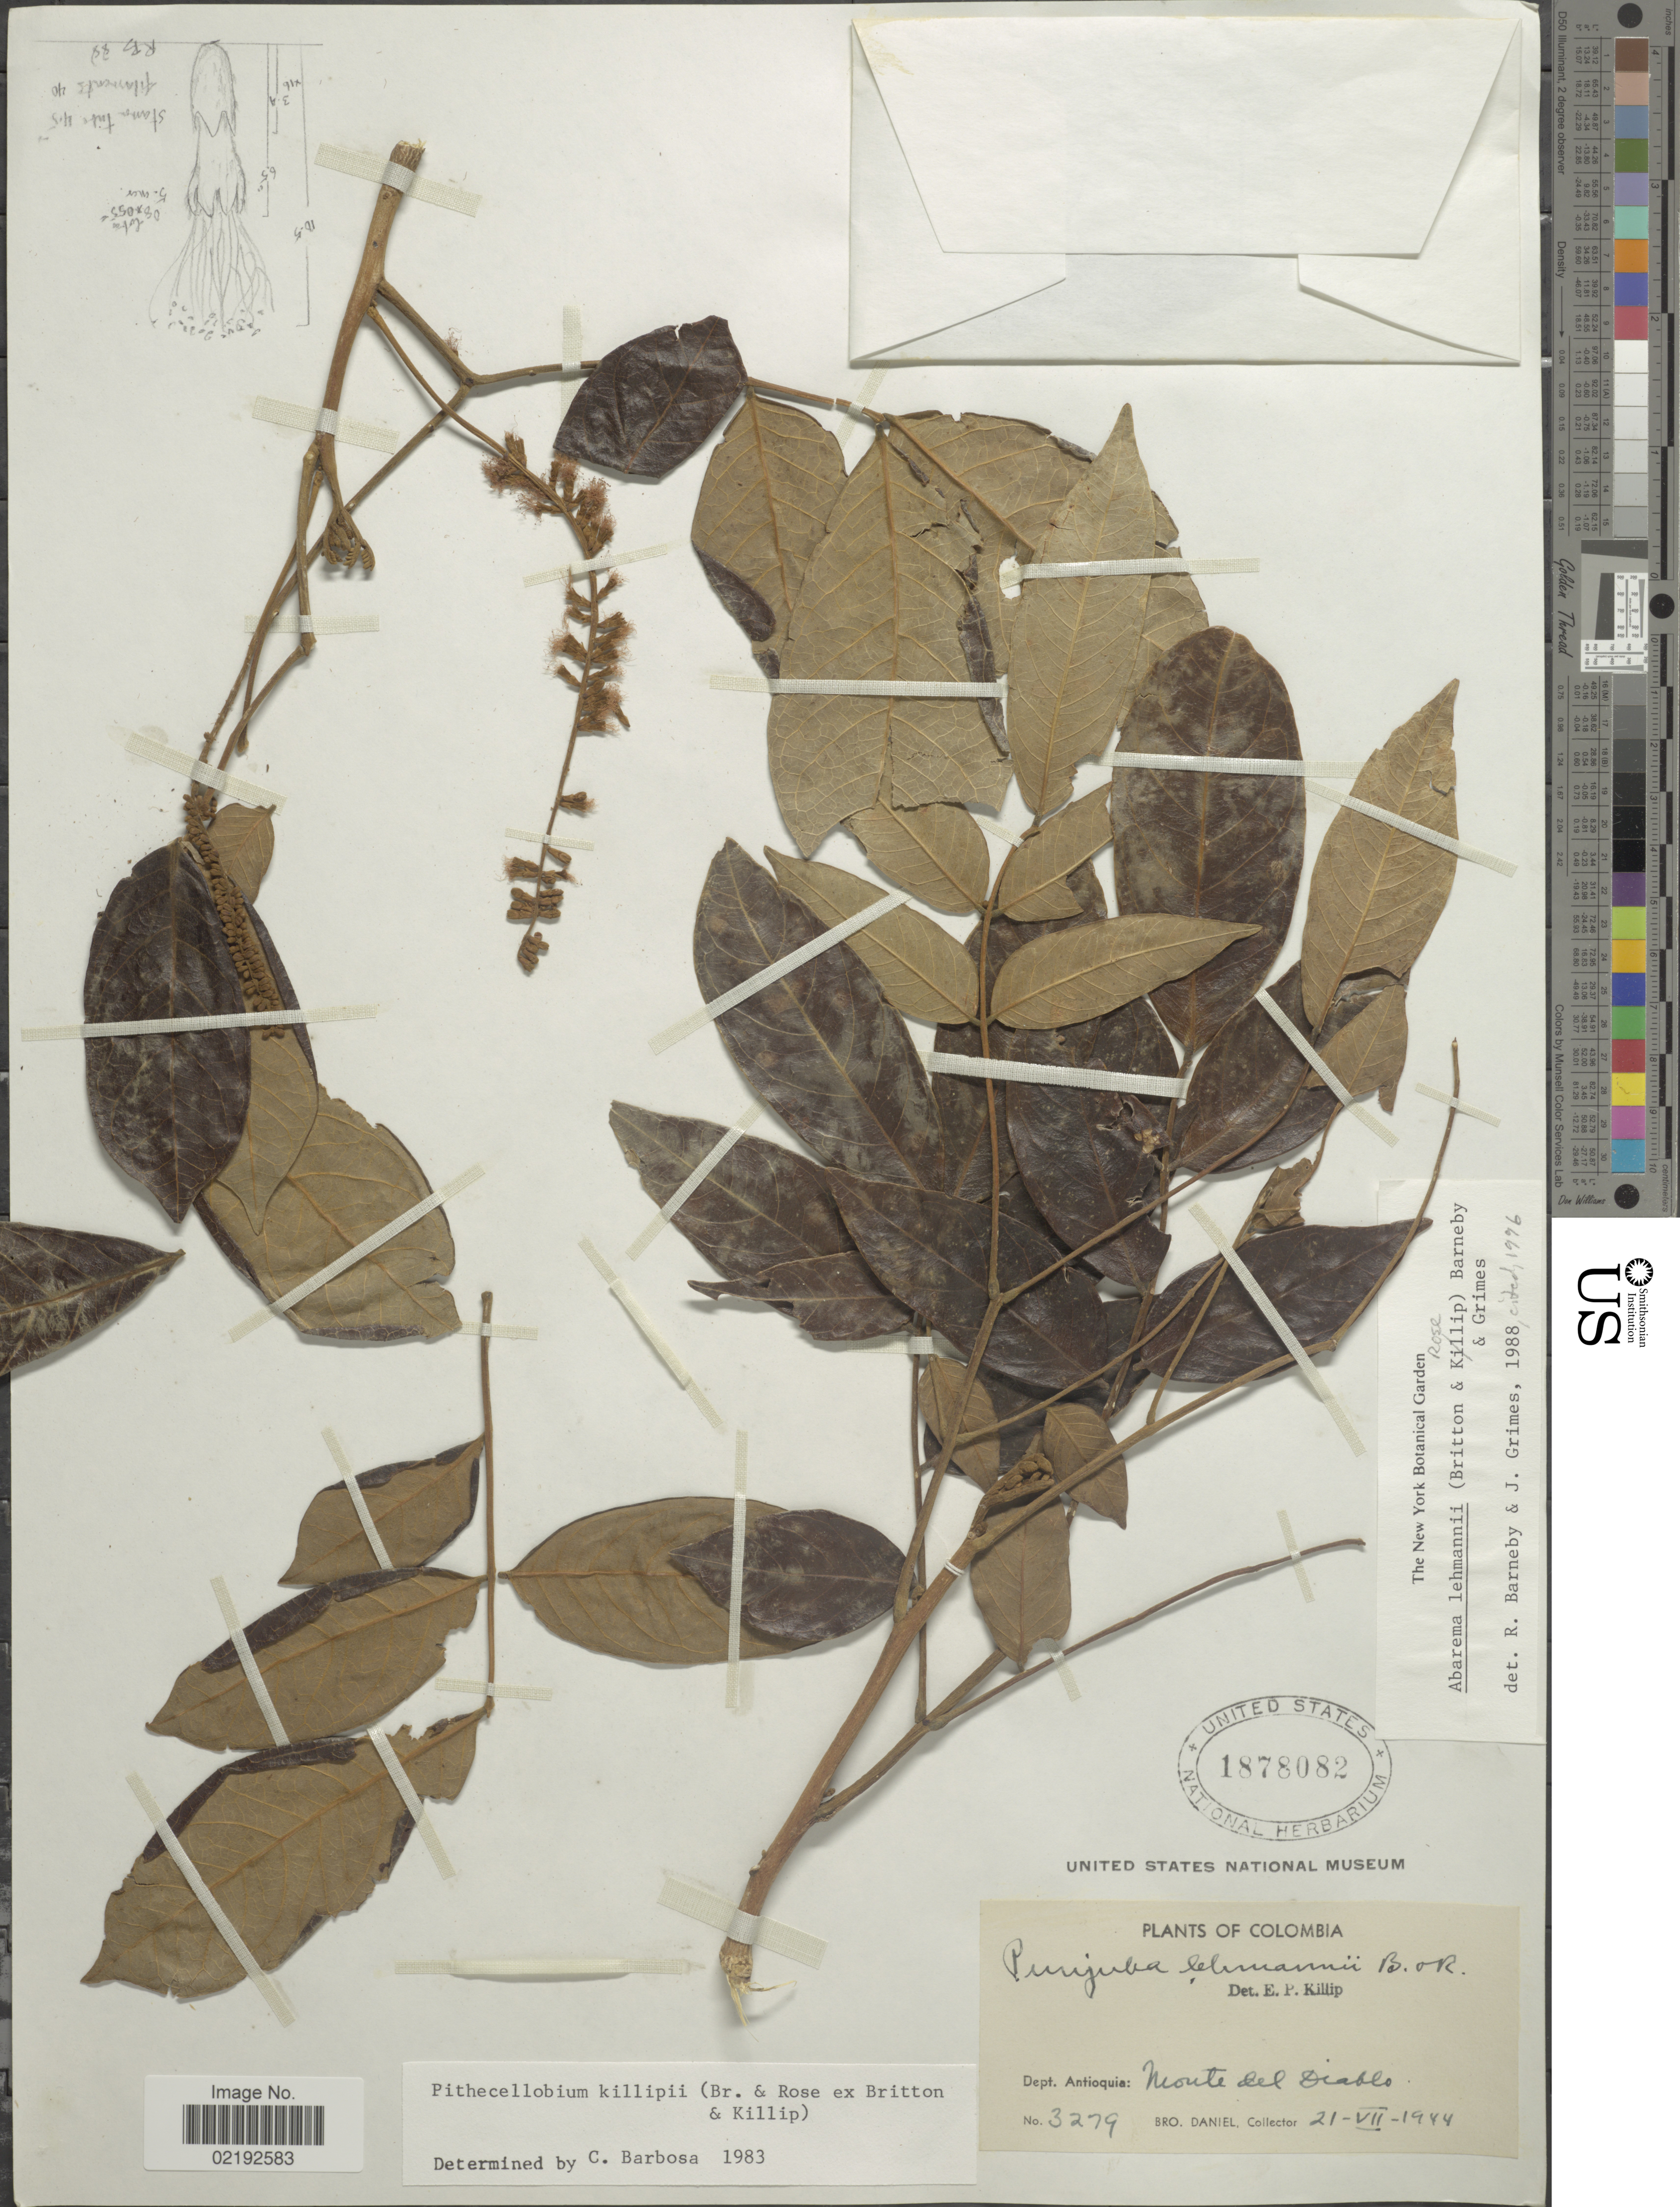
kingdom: Plantae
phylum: Tracheophyta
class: Magnoliopsida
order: Fabales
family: Fabaceae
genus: Punjuba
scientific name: Punjuba lehmannii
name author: Britton & Rose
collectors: Bro. Daniel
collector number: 3279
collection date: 1944-07-21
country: Colombia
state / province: Antioquia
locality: Monte del Diablo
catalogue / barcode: US 1878082